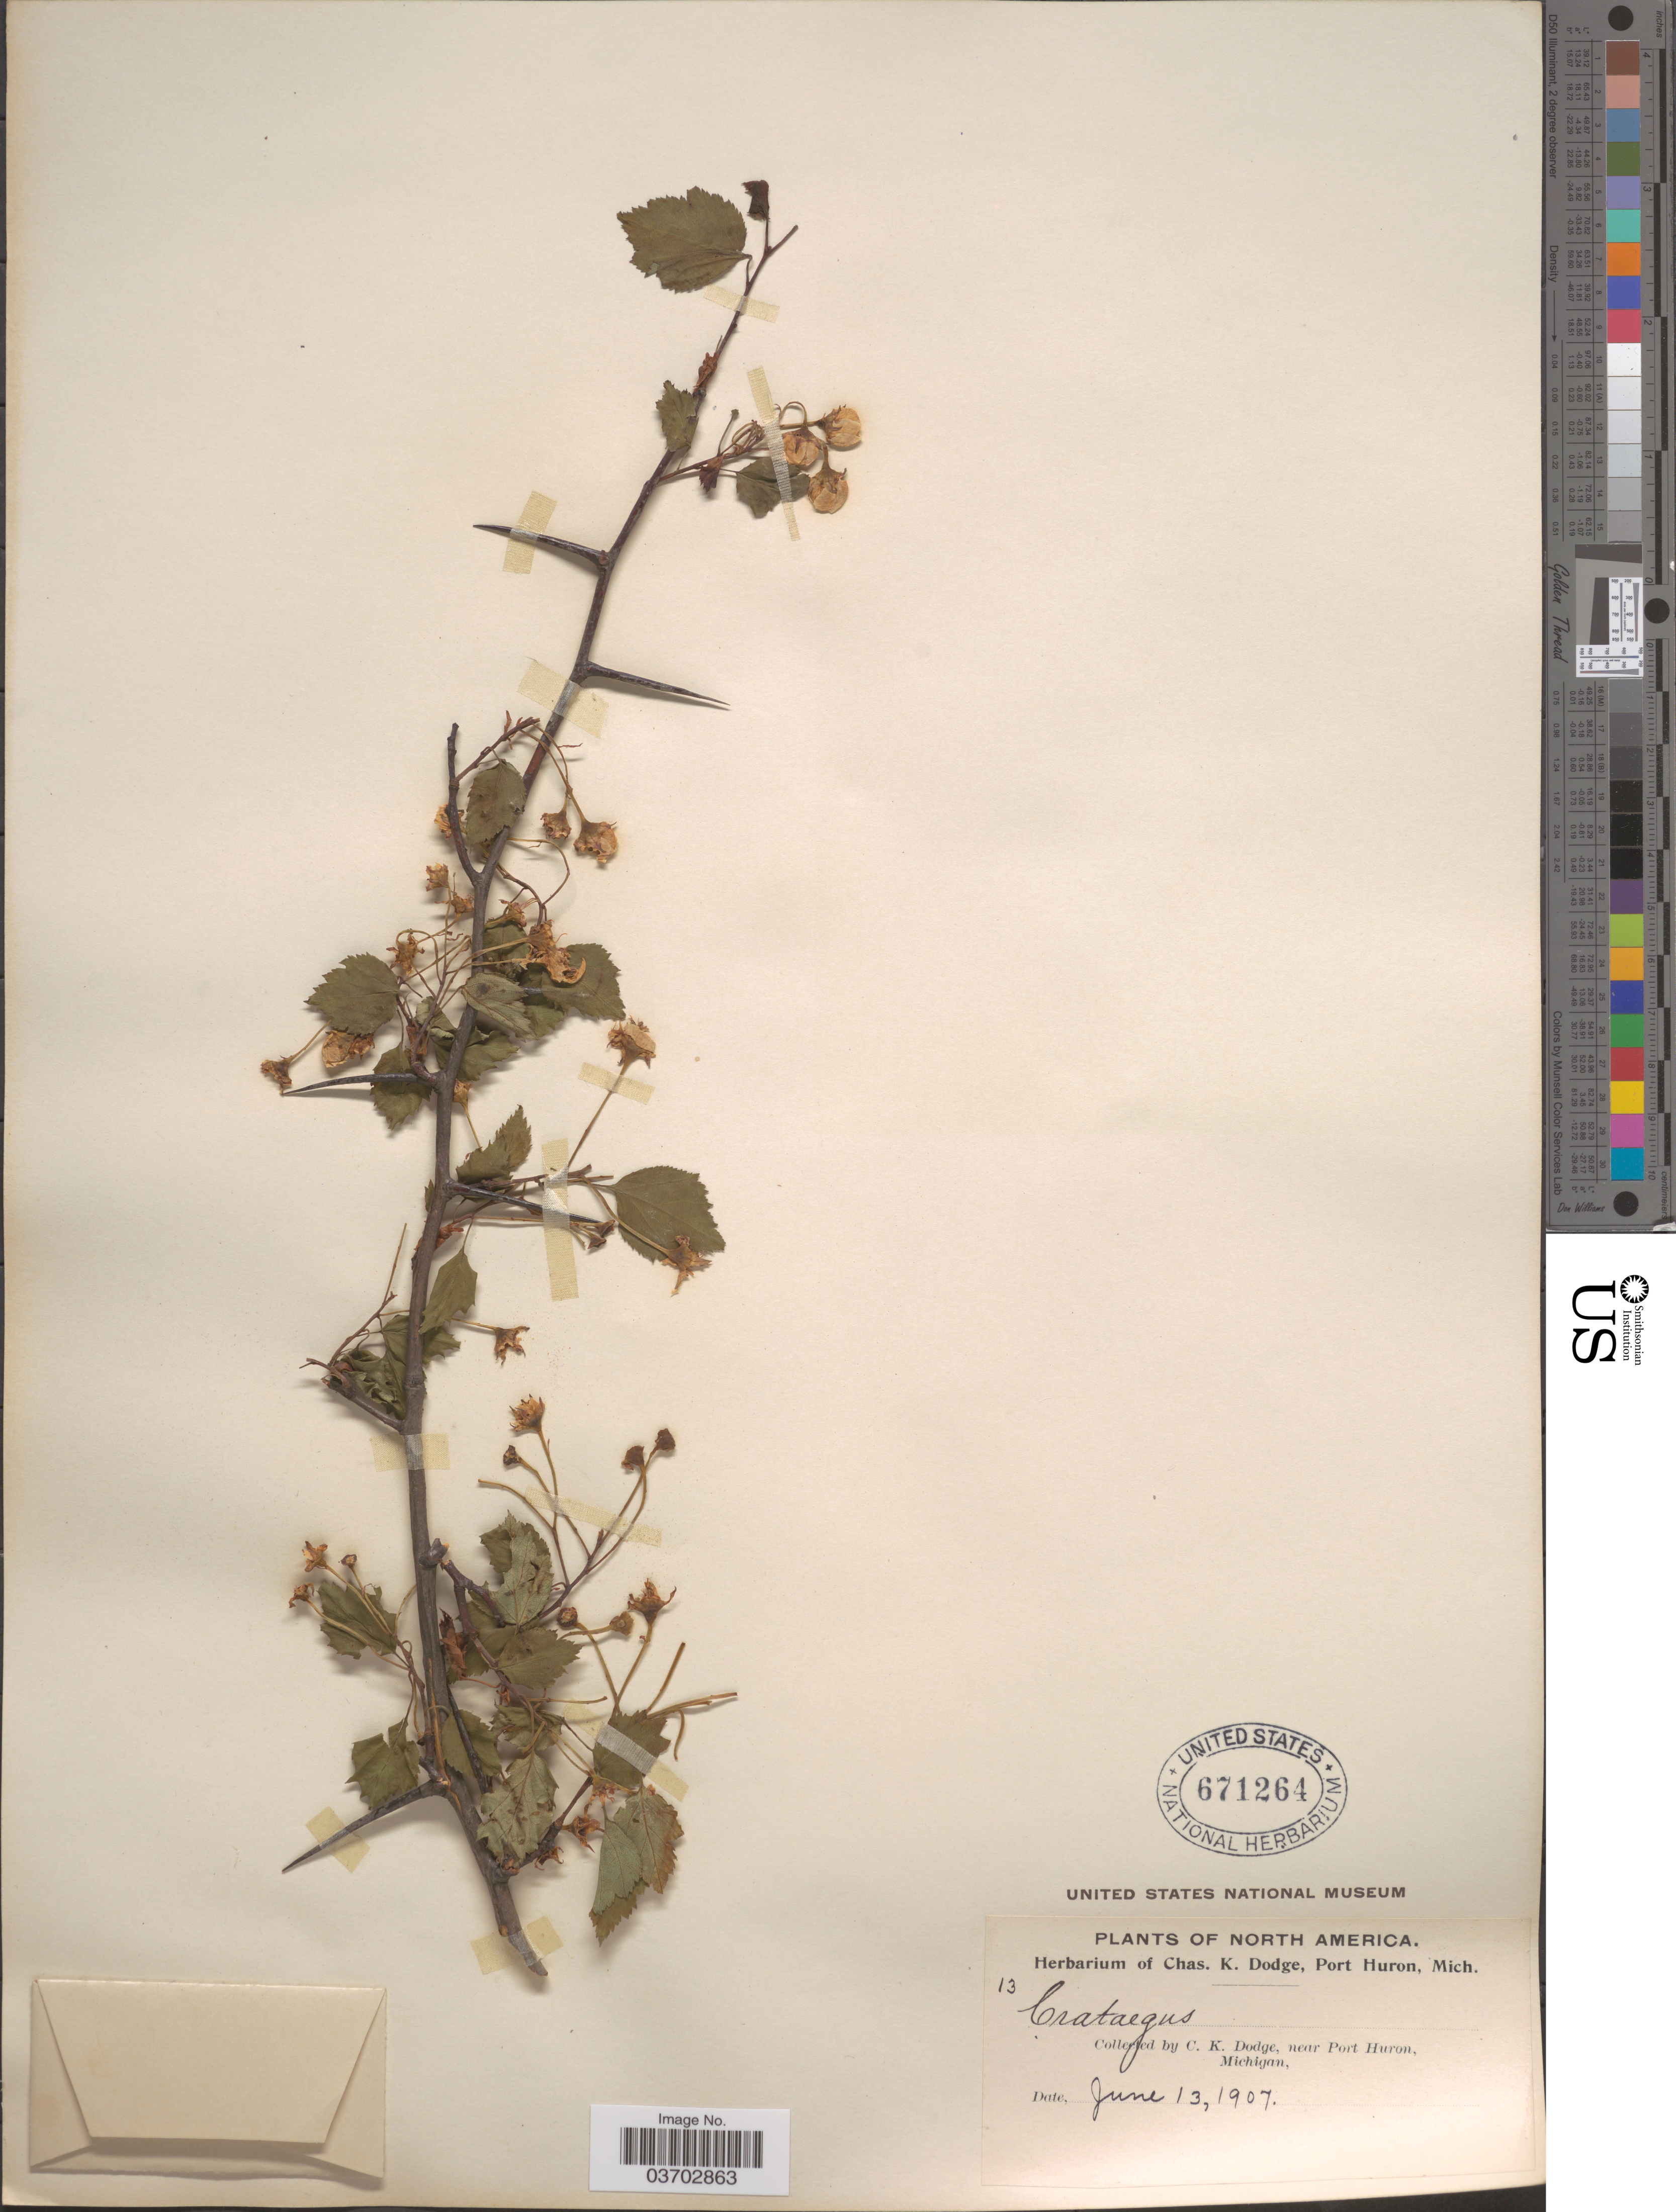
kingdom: Plantae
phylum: Tracheophyta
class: Magnoliopsida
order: Rosales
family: Rosaceae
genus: Crataegus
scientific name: Crataegus sp.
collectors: C. K. Dodge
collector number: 13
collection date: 1907-06-13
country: United States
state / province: Michigan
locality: Near Port Huron.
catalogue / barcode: US 671264